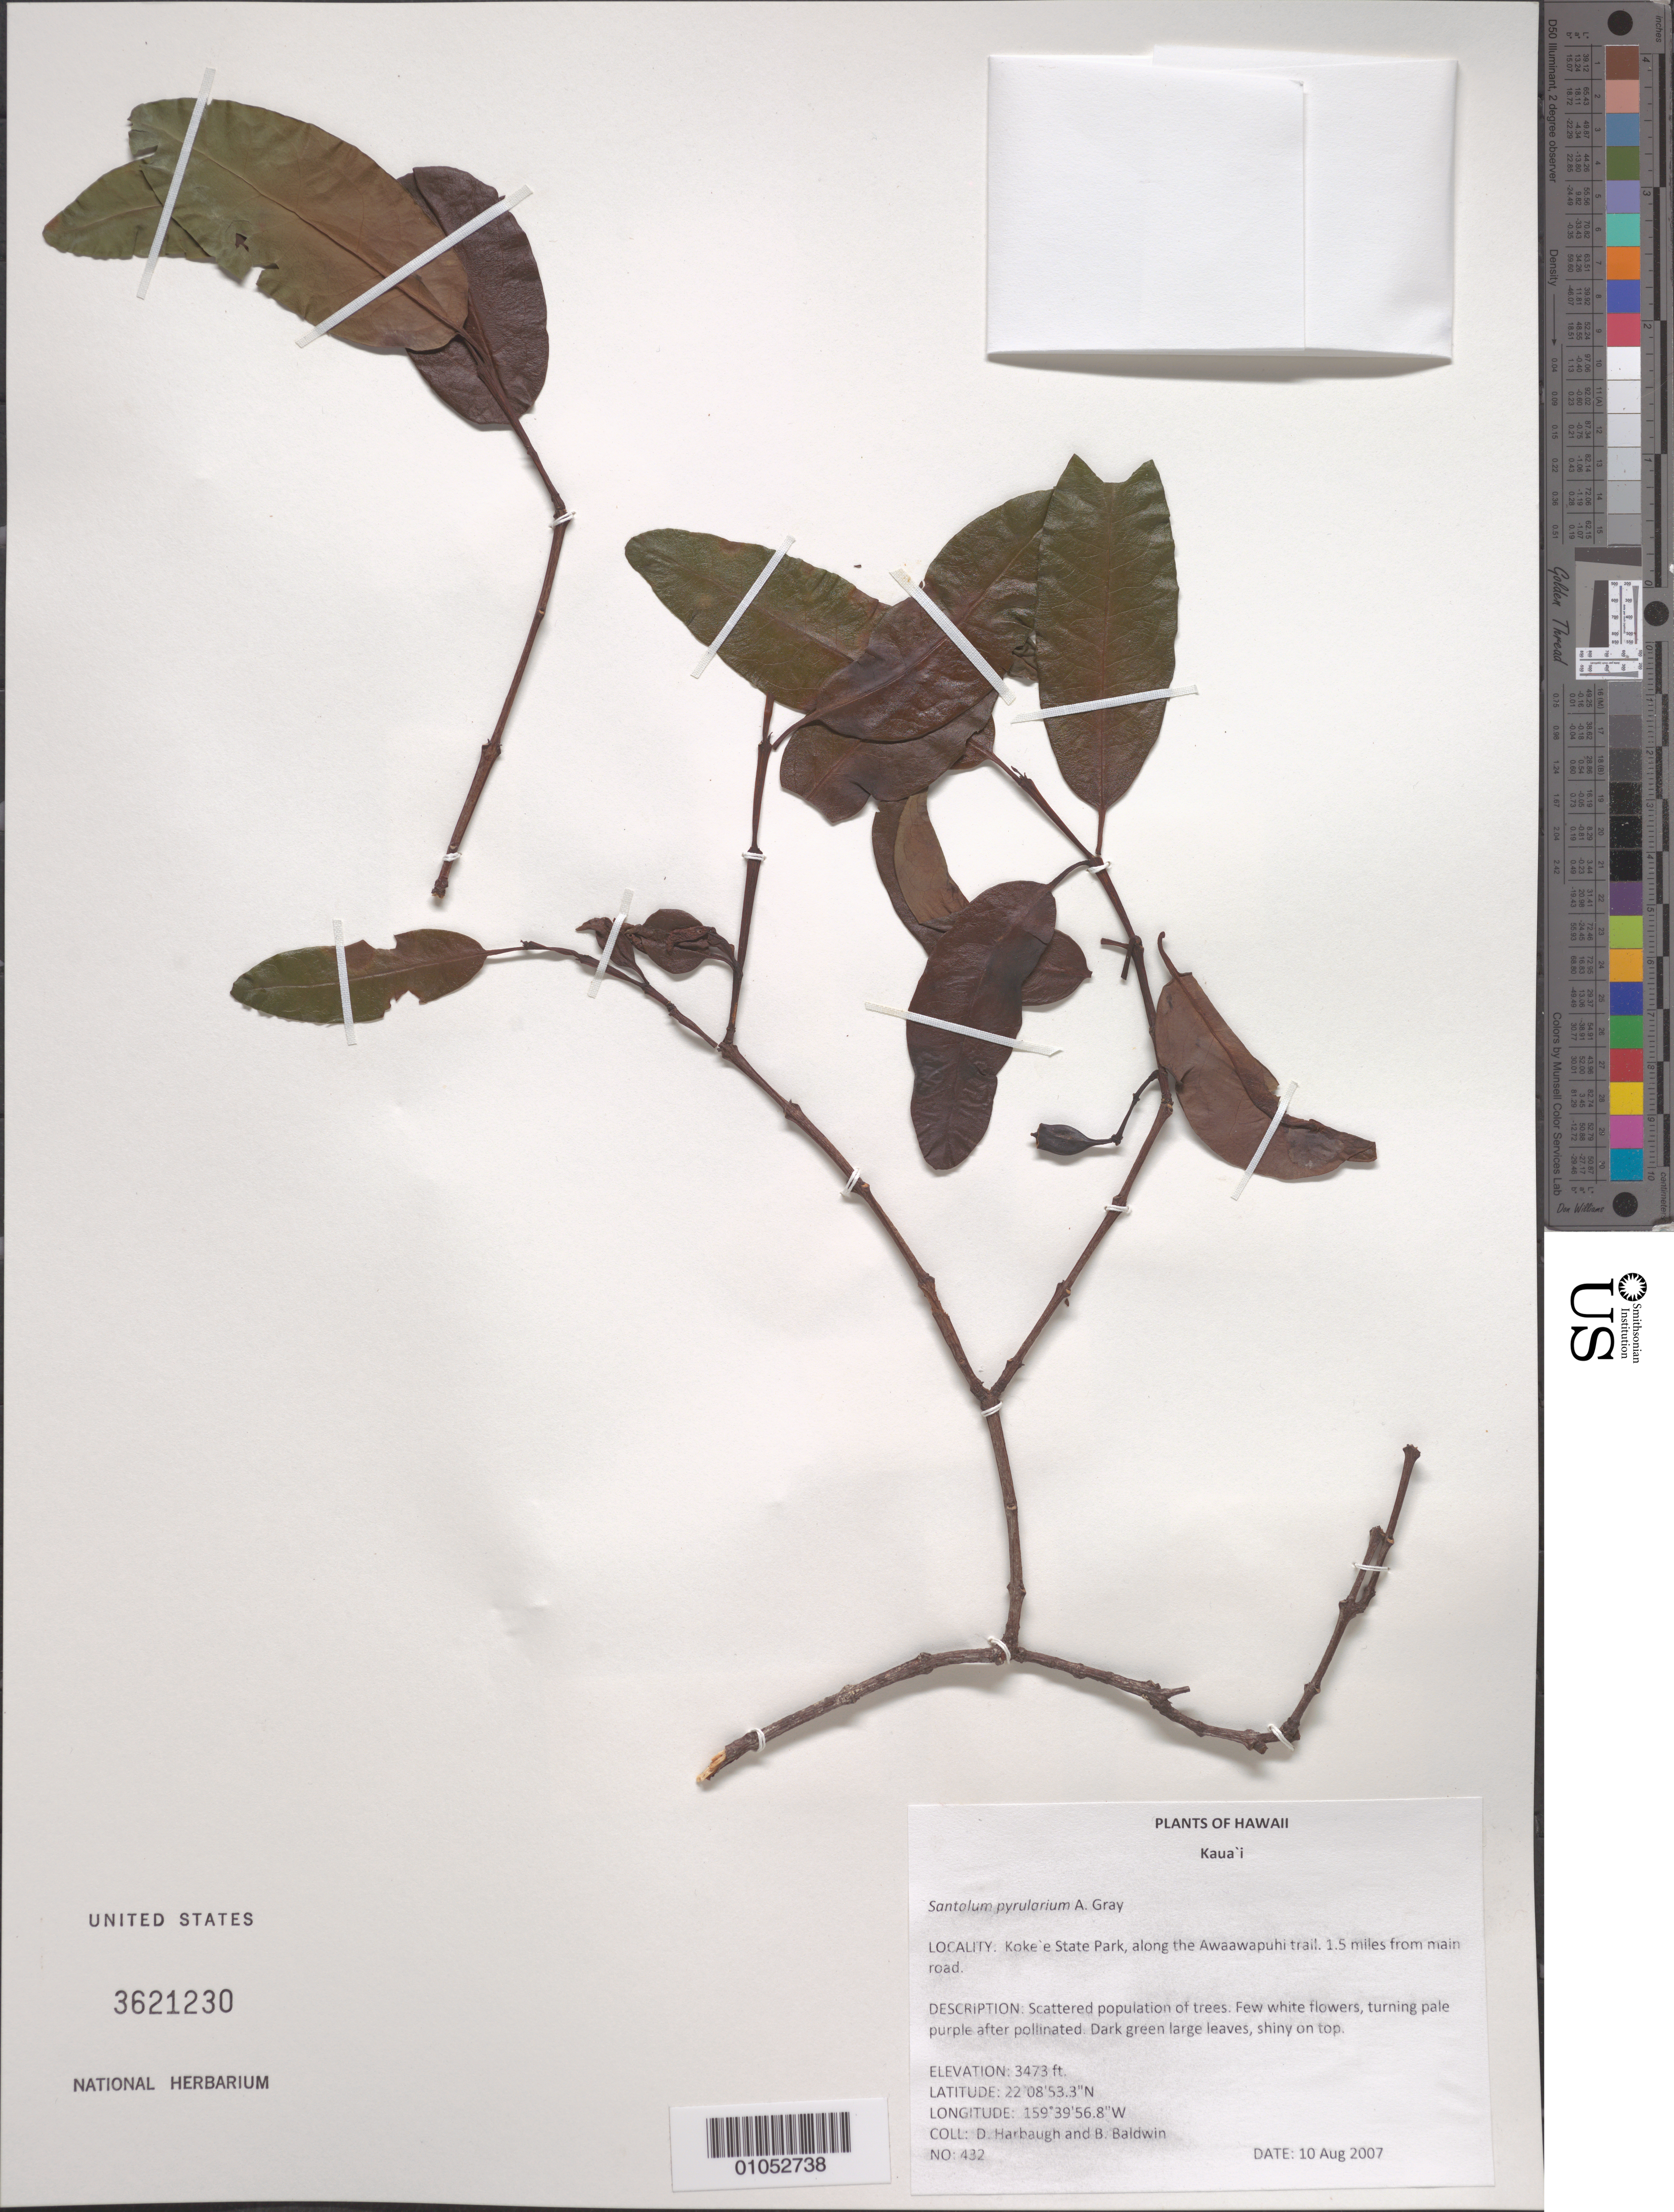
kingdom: Plantae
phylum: Tracheophyta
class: Magnoliopsida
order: Santalales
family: Santalaceae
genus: Santalum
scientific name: Santalum pyrularium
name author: A. Gray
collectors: D. Harbaugh & B. Baldwin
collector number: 432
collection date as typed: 10 Aug 2007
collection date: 2007-08-10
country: United States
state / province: Hawaii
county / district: Kauai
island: Kaua'i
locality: Kokee State Park, along the Awaawapuhi Trail, 1.5 miles from main road.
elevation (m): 1059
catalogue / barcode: US 3621230